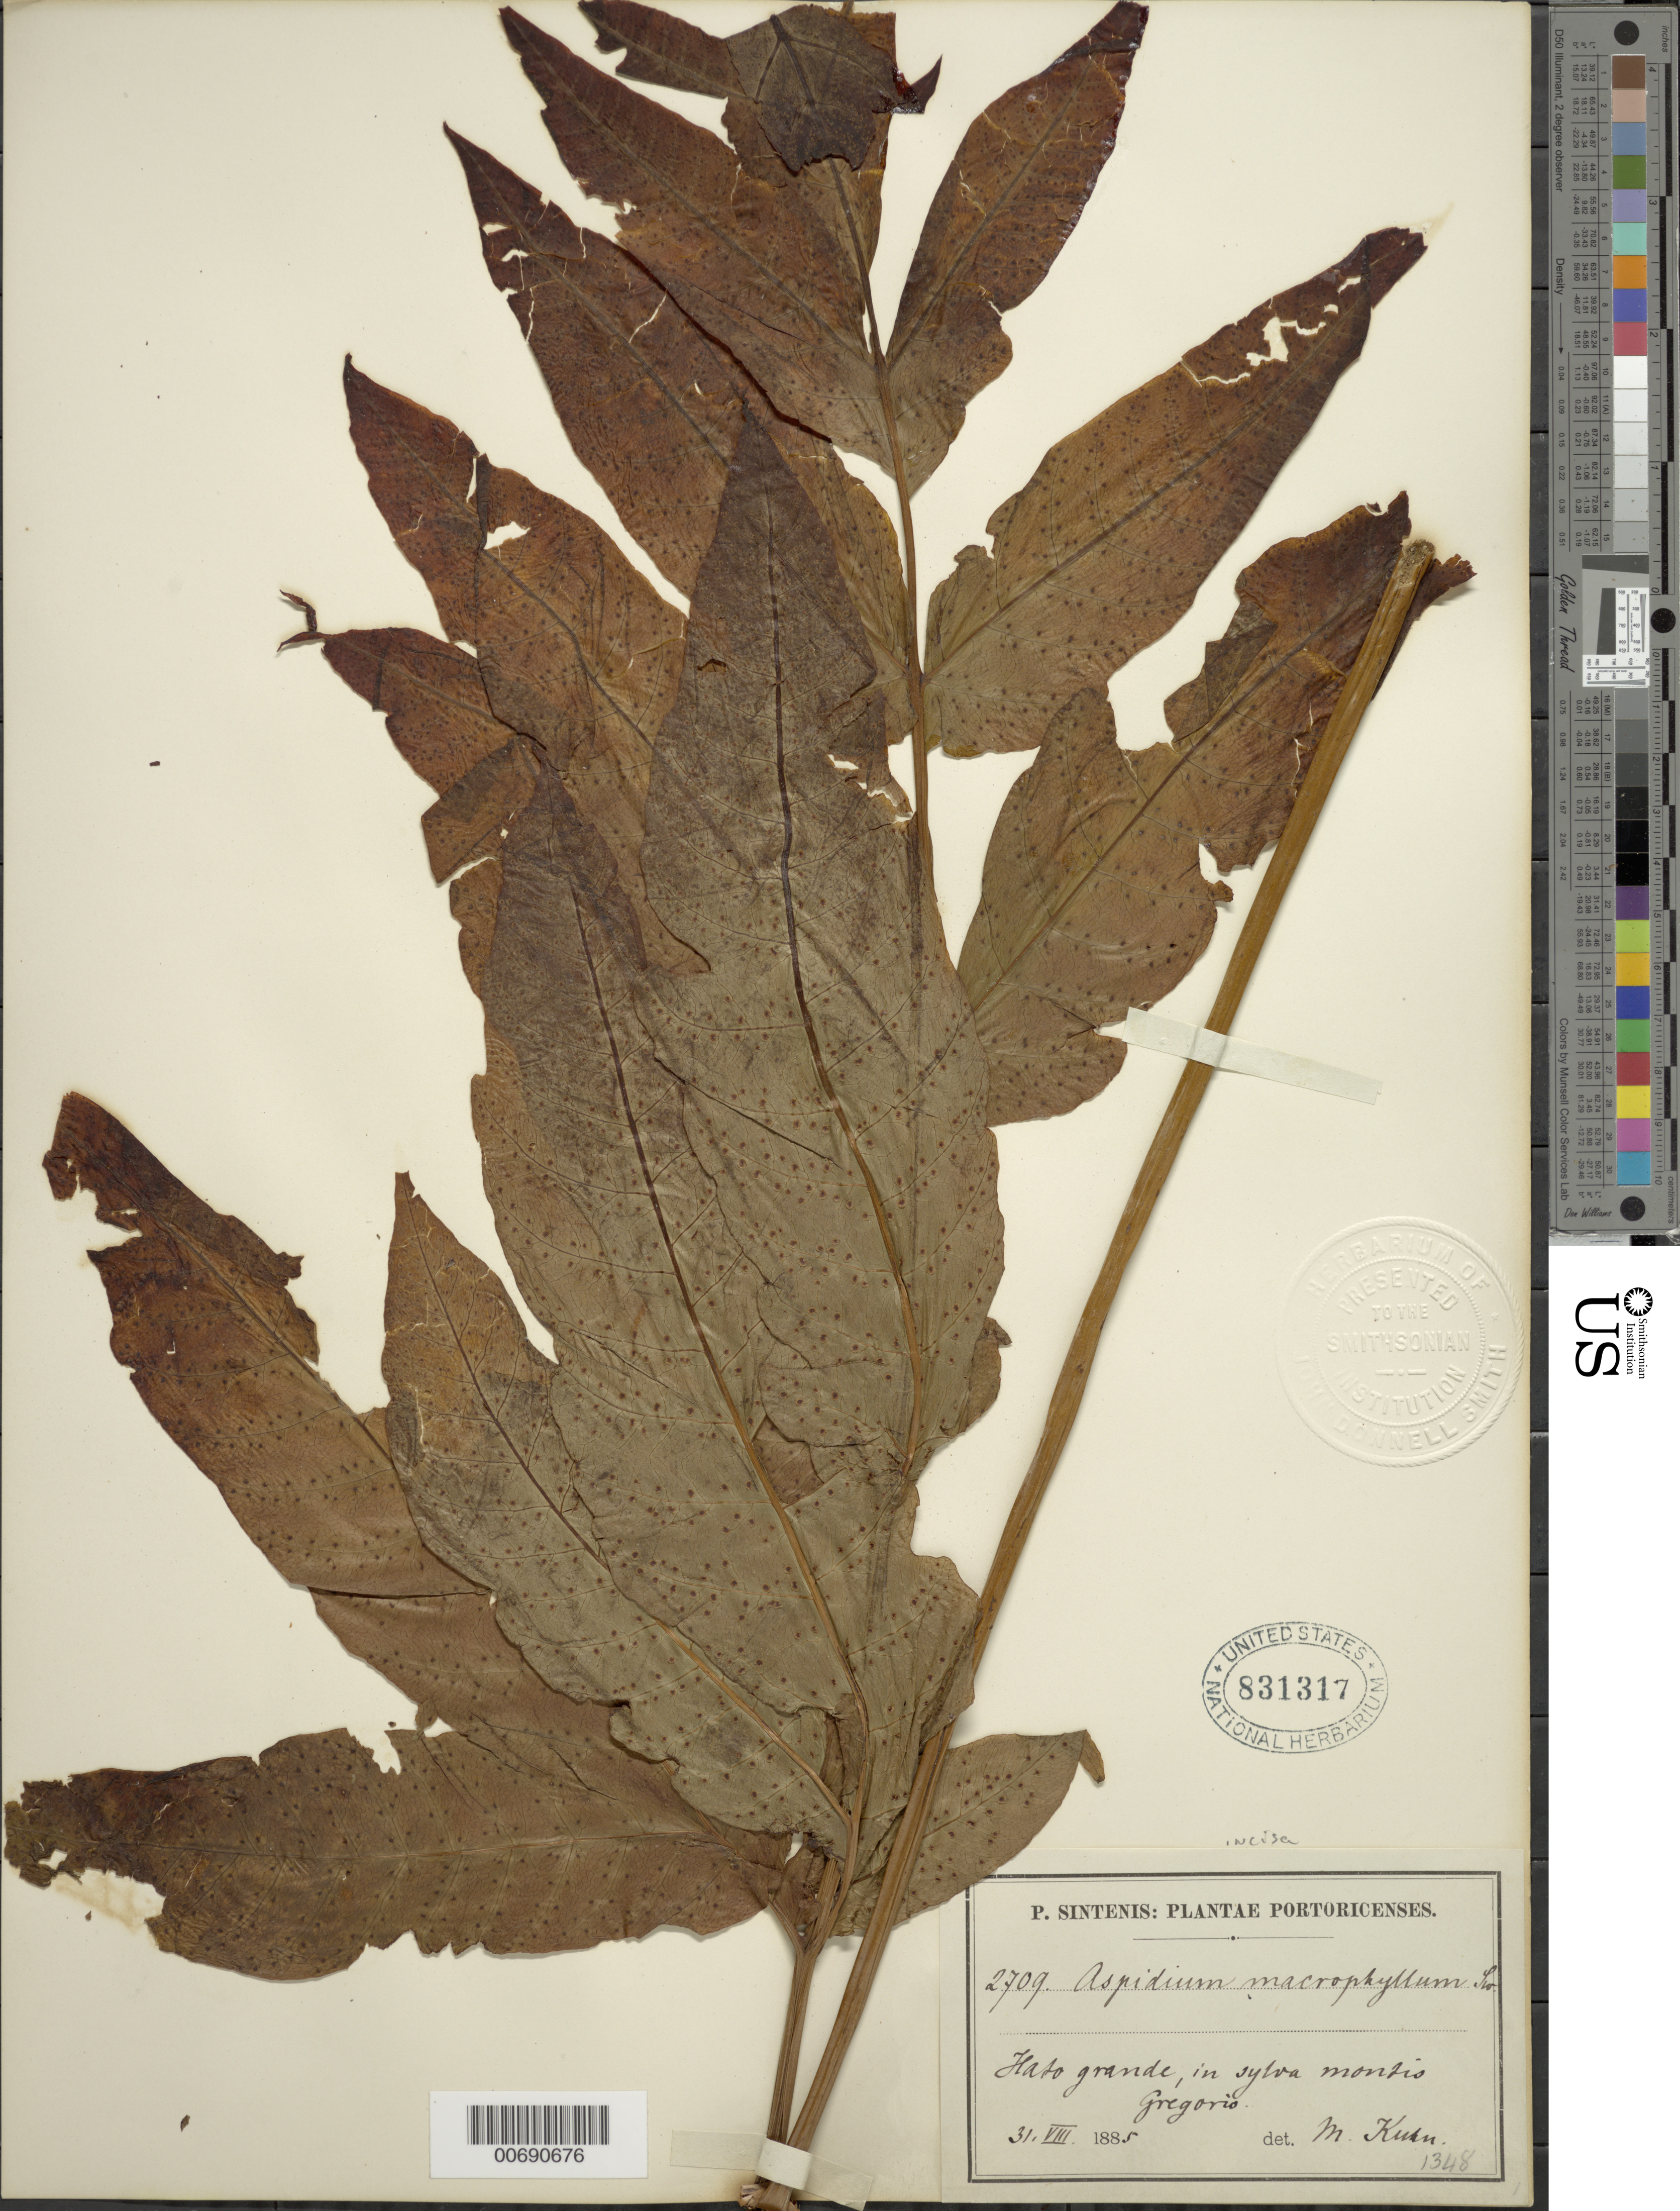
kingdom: Plantae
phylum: Tracheophyta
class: Polypodiopsida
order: Polypodiales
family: Tectariaceae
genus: Tectaria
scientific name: Tectaria incisa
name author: Cav.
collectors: P. Sintenis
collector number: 2709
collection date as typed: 31 Aug 1885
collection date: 1885-08-31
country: Puerto Rico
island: Greater Antilles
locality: Hato grande.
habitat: in sylvis montis Gregorio.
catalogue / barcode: US 831317